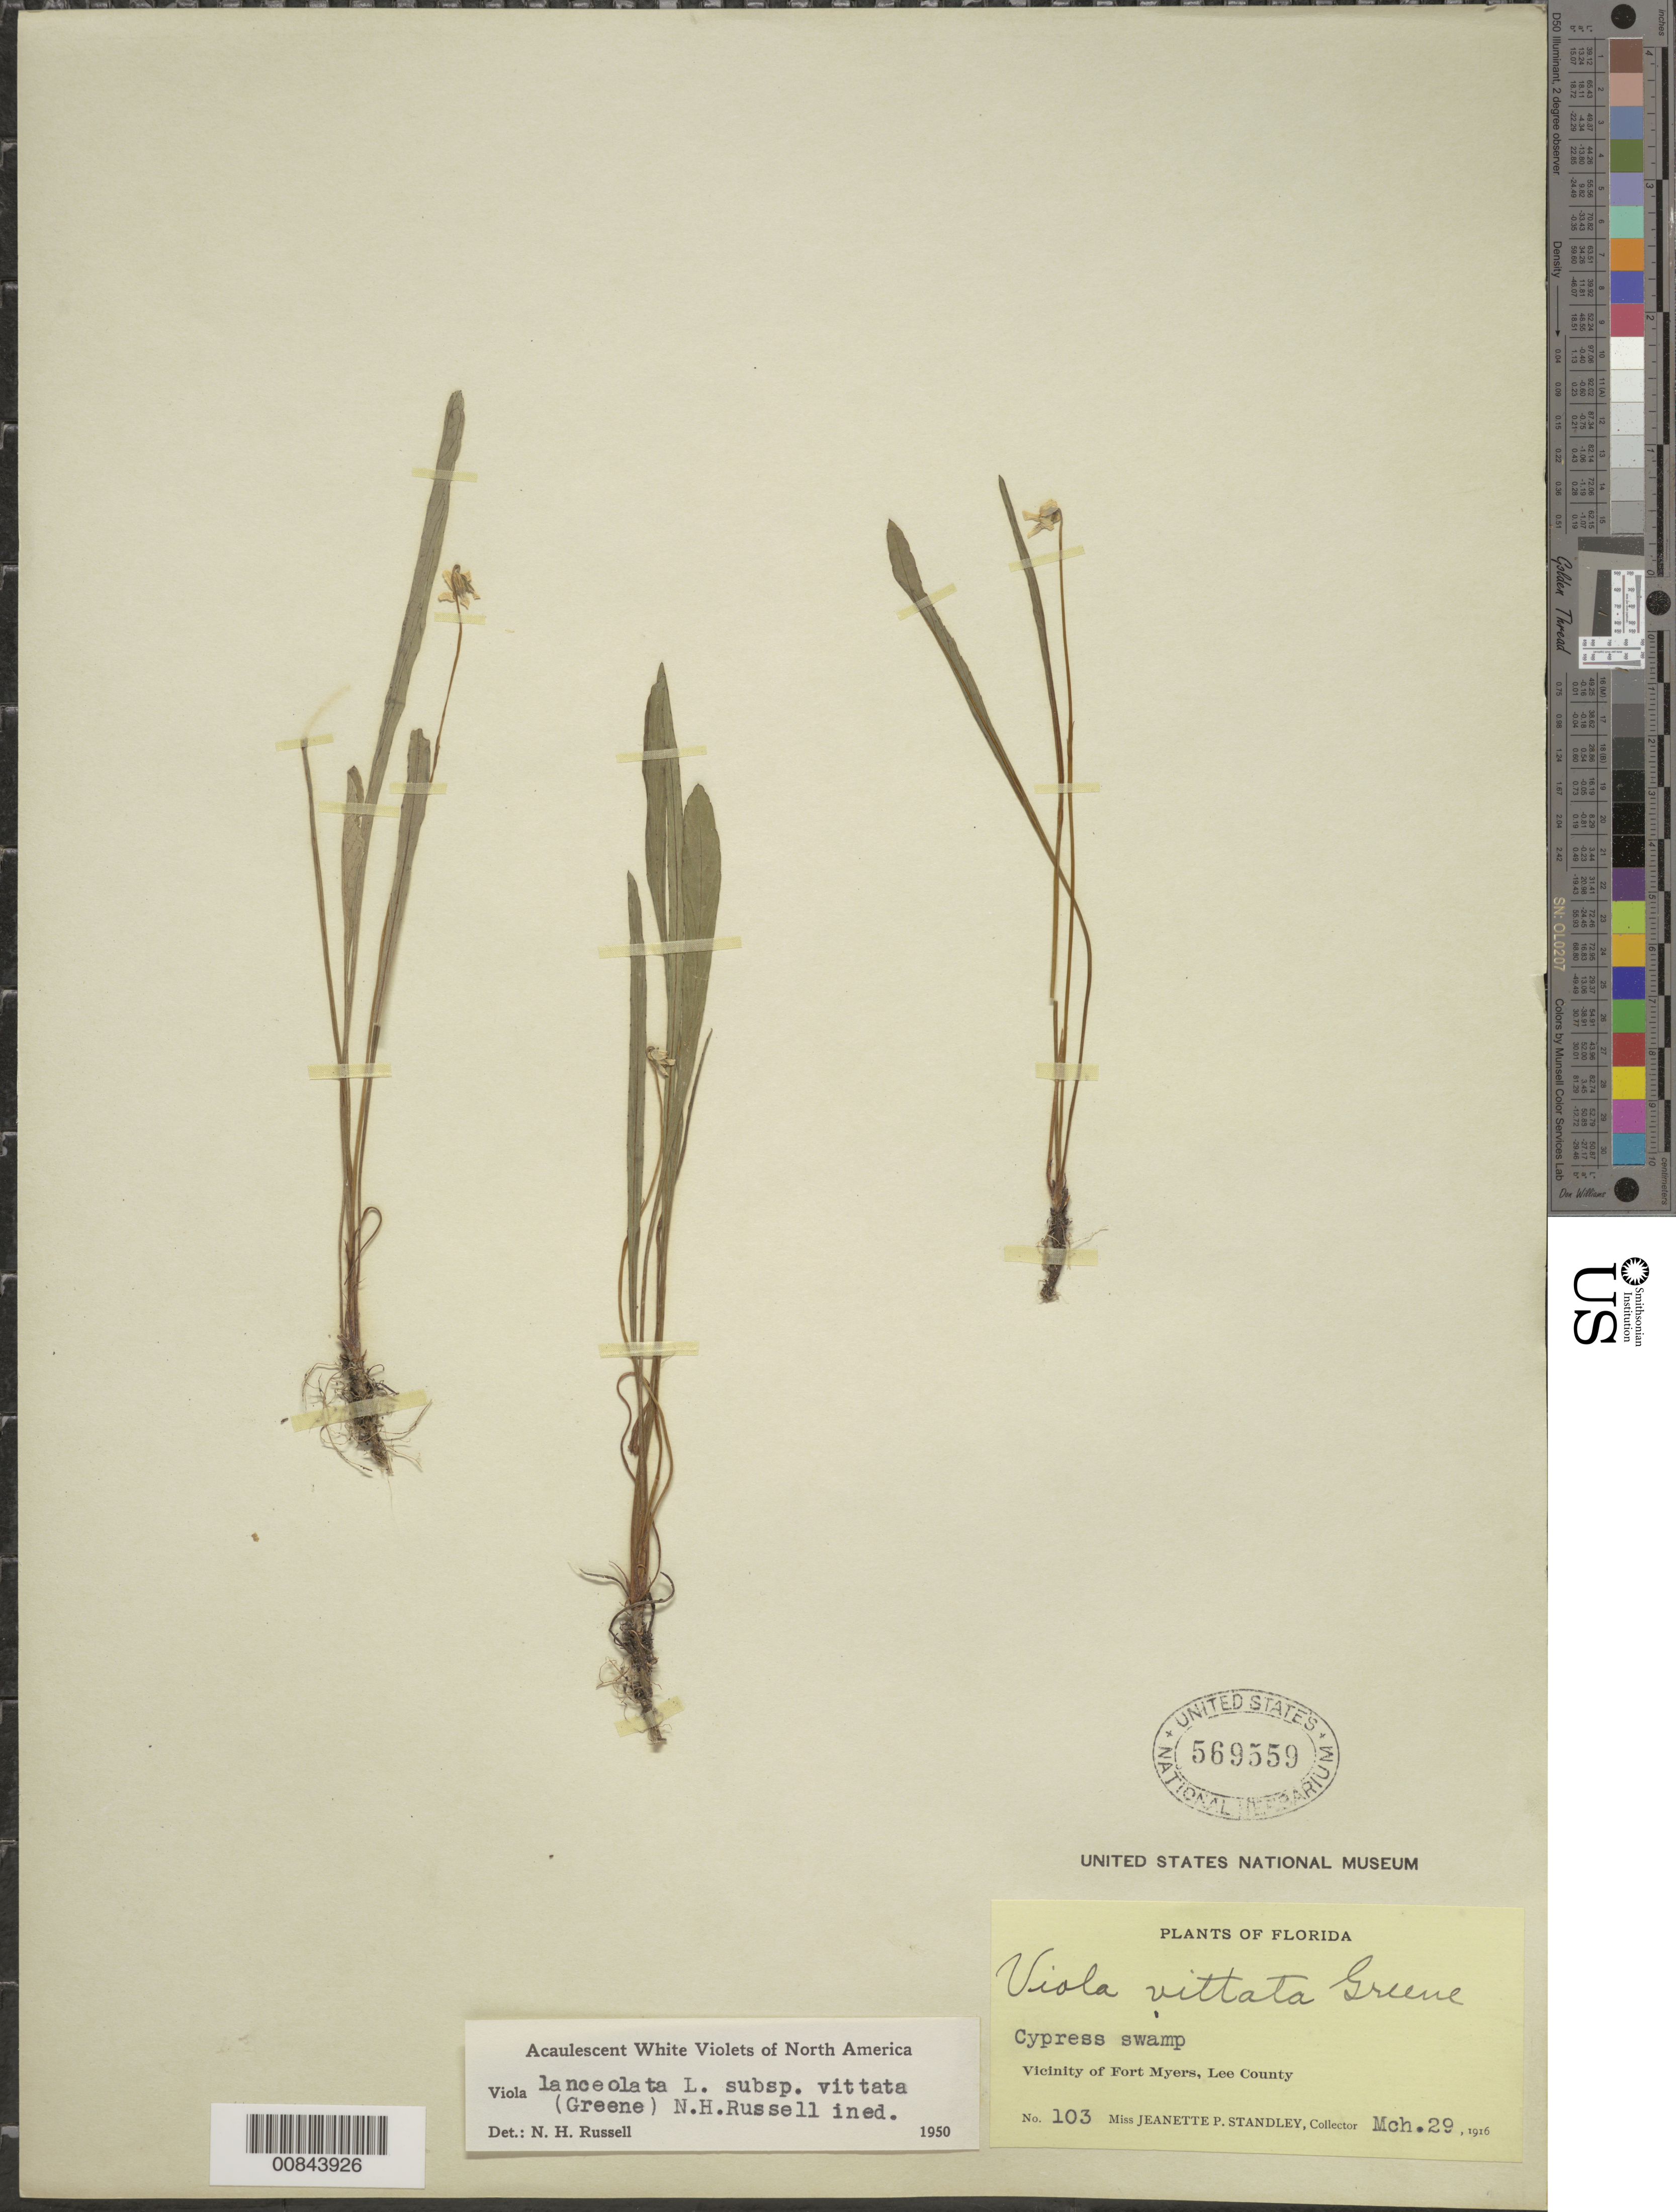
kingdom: Plantae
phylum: Tracheophyta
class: Magnoliopsida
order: Malpighiales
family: Violaceae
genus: Viola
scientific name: Viola lanceolata subsp. vittata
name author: (Greene) N. H. Russell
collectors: J. P. Standley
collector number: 103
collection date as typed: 29 Mar 1916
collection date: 1916-03-29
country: United States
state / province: Florida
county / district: Lee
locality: Vicinity of Fort Myers.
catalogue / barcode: US 569559